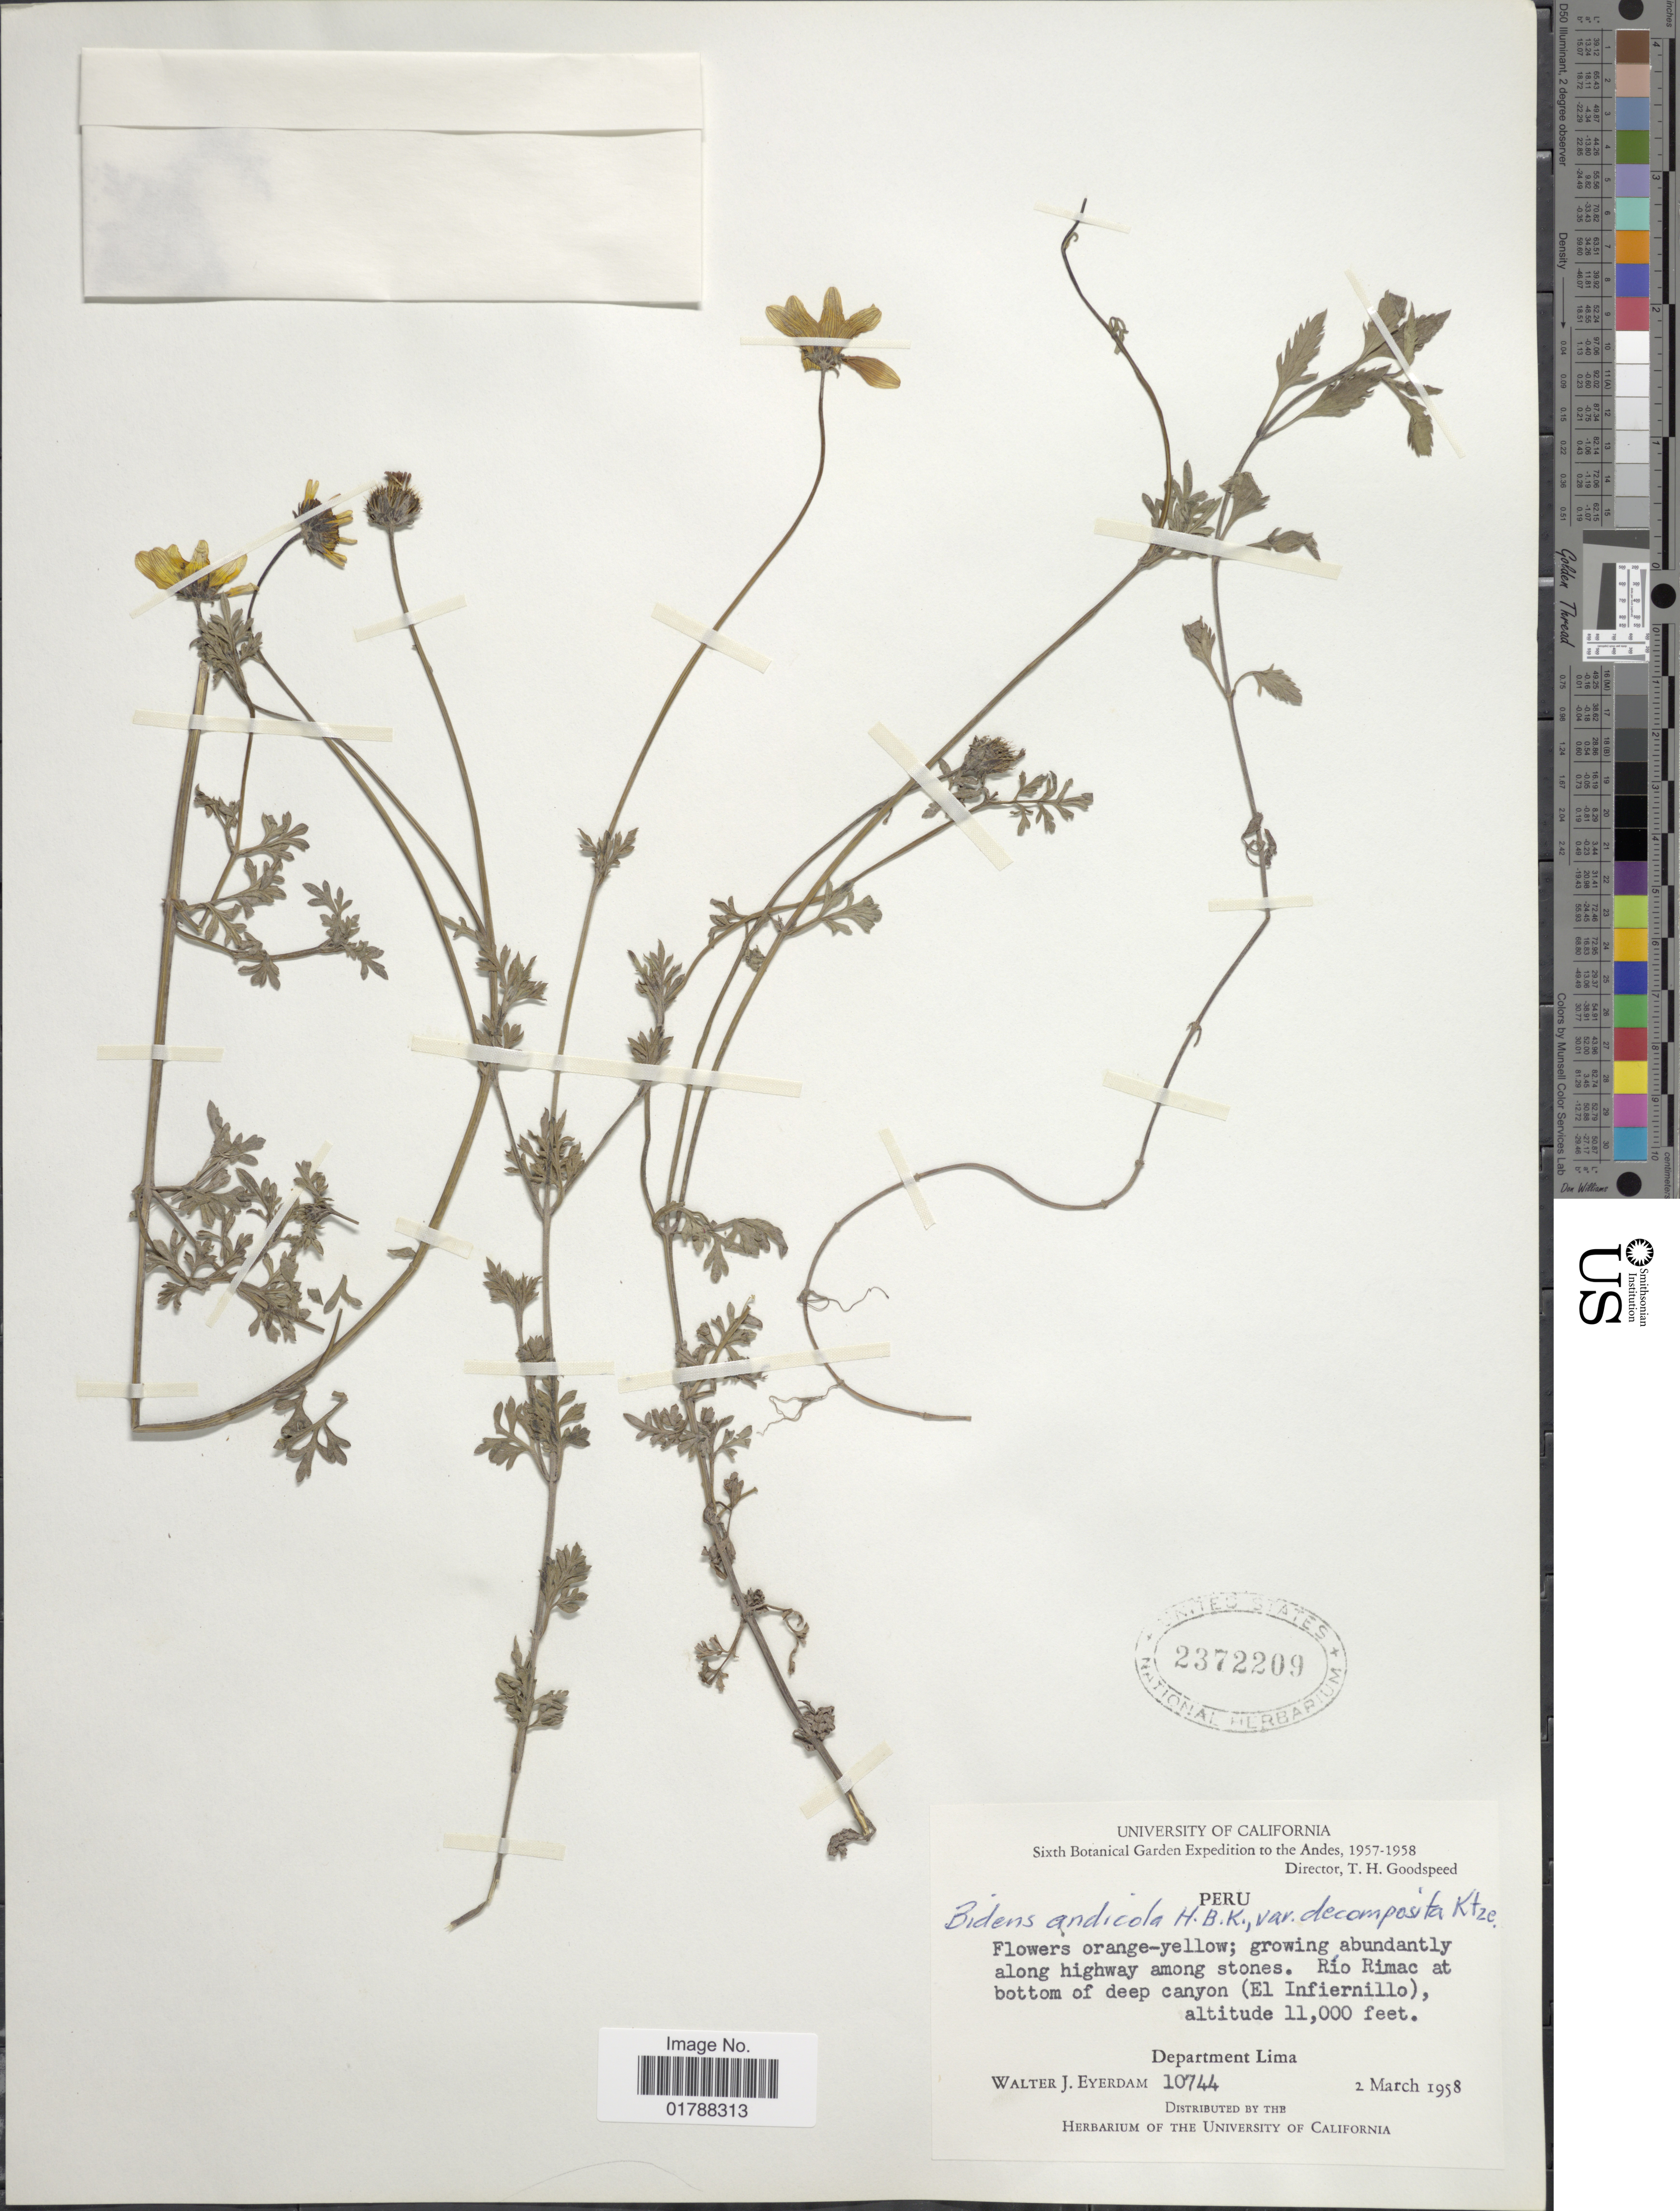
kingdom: Plantae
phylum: Tracheophyta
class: Magnoliopsida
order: Asterales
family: Asteraceae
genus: Bidens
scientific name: Bidens andicola var. decomposita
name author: Kuntze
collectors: W. J. Eyerdam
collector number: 10744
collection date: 1958-03-02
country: Peru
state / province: Lima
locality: Río Rimac at bottom of deep canyon (El Infiernillo)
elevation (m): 3353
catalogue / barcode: US 2372209